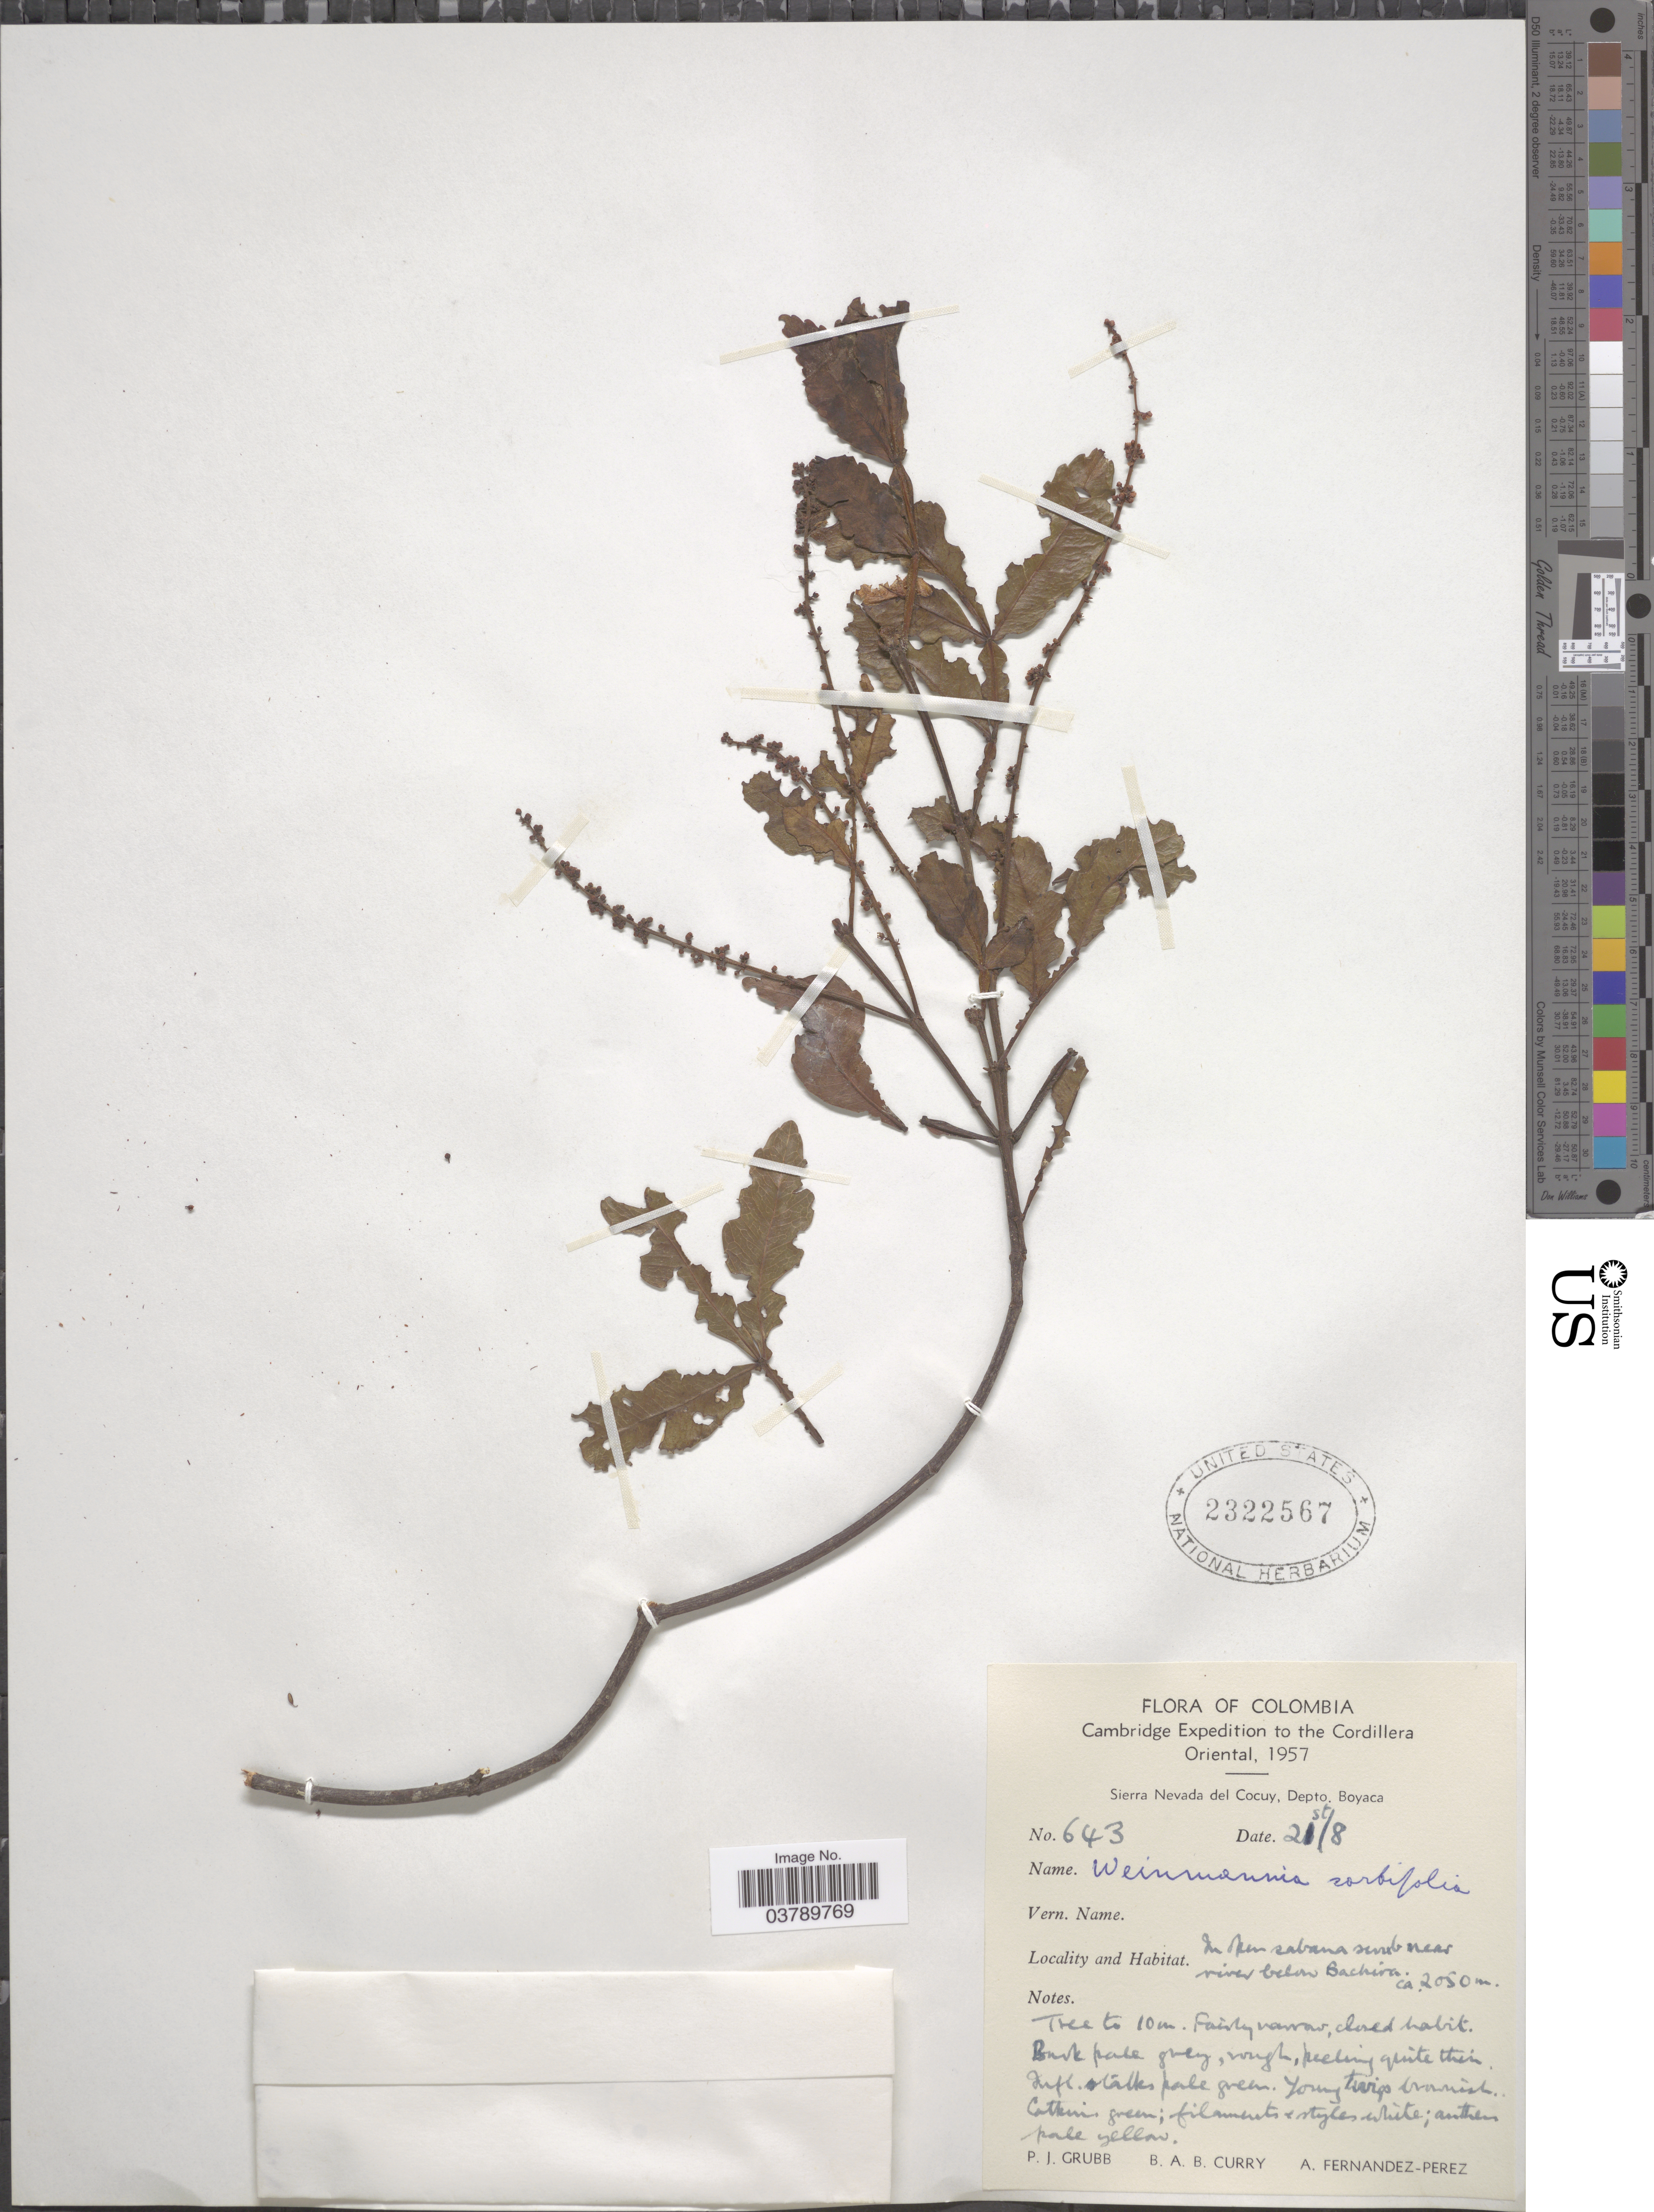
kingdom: Plantae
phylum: Tracheophyta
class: Magnoliopsida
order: Oxalidales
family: Cunoniaceae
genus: Weinmannia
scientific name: Weinmannia sorbifolia var. sclerophylla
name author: (Cuatrec.) Cuatrec.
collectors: P. J. Grubb, B. A. B. Curry & A. Fernández-Pérez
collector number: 643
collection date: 1957-08-21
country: Colombia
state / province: Boyacá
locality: Cordillera Oriental. Sierra Nevada del Cocuy, Depto. Boyaca. In open sabana scrub near river below Bachira.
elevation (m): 2050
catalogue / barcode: US 2322567